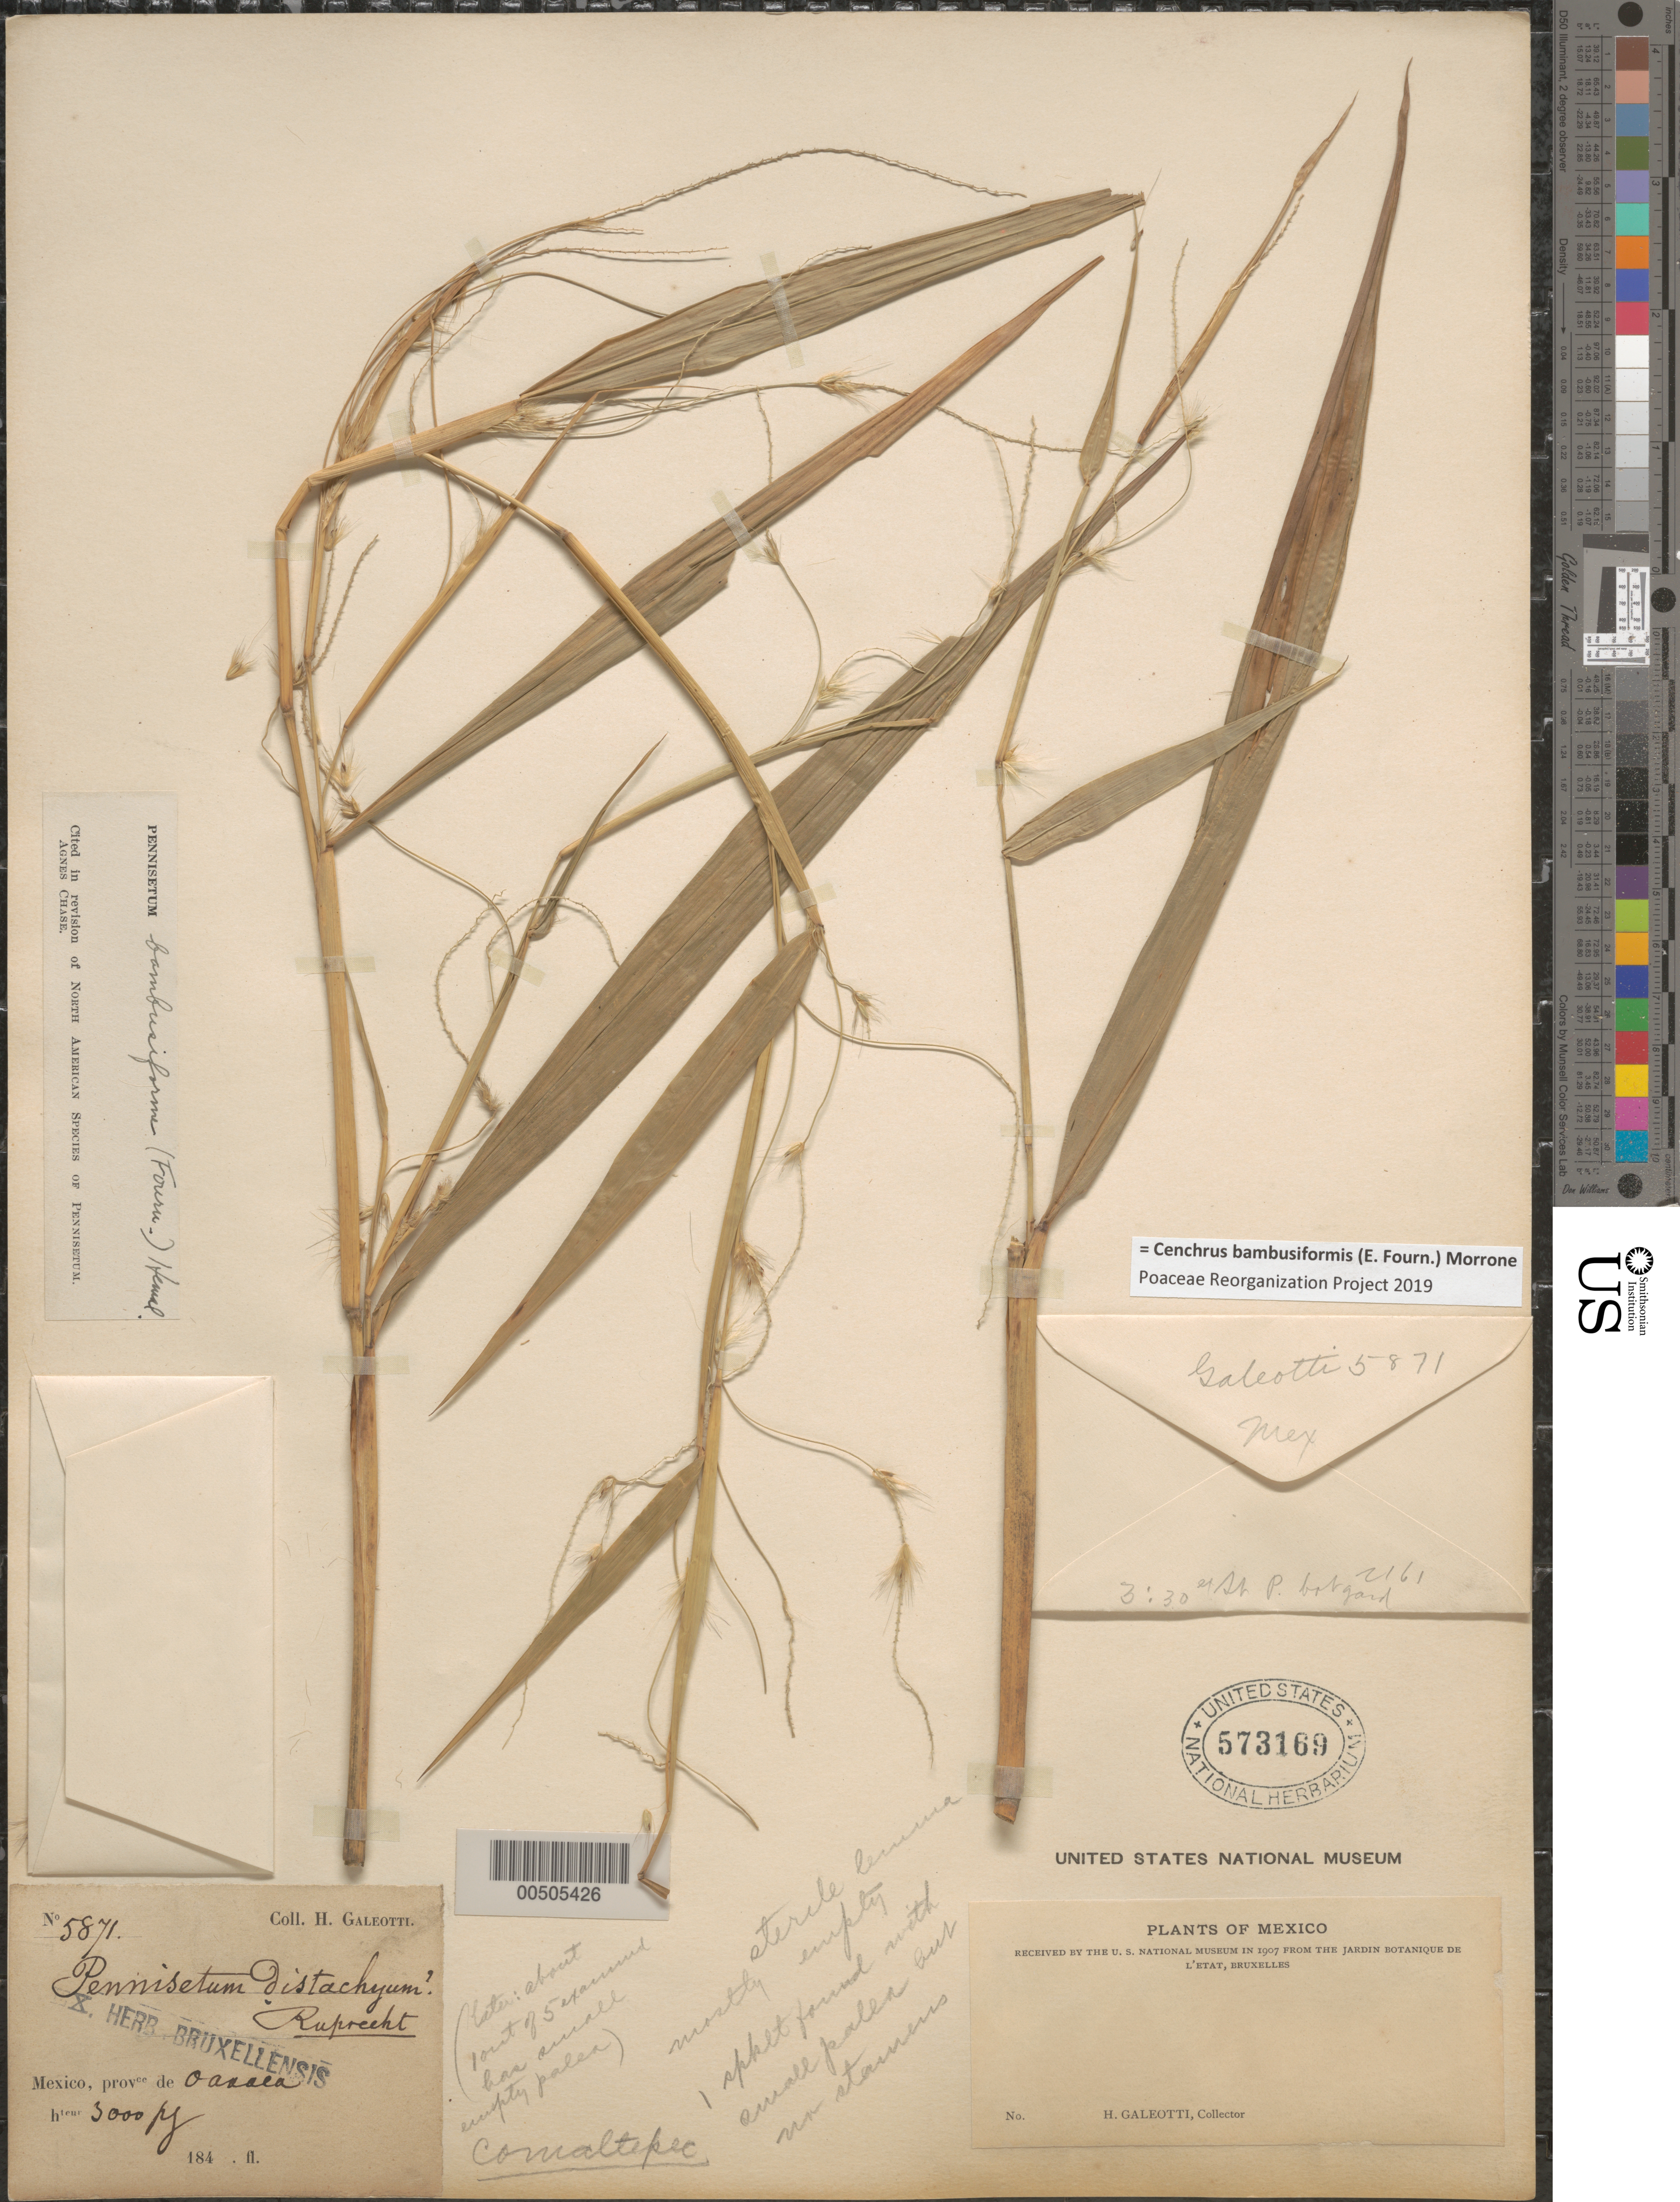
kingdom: Plantae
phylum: Tracheophyta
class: Liliopsida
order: Poales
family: Poaceae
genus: Cenchrus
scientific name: Cenchrus bambusiformis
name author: (E. Fourn.) Morrone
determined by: Poaceae Reorganization Project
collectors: H. G. Galeotti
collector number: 5871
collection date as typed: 184?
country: Mexico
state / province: Oaxaca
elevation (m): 914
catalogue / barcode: US 573169